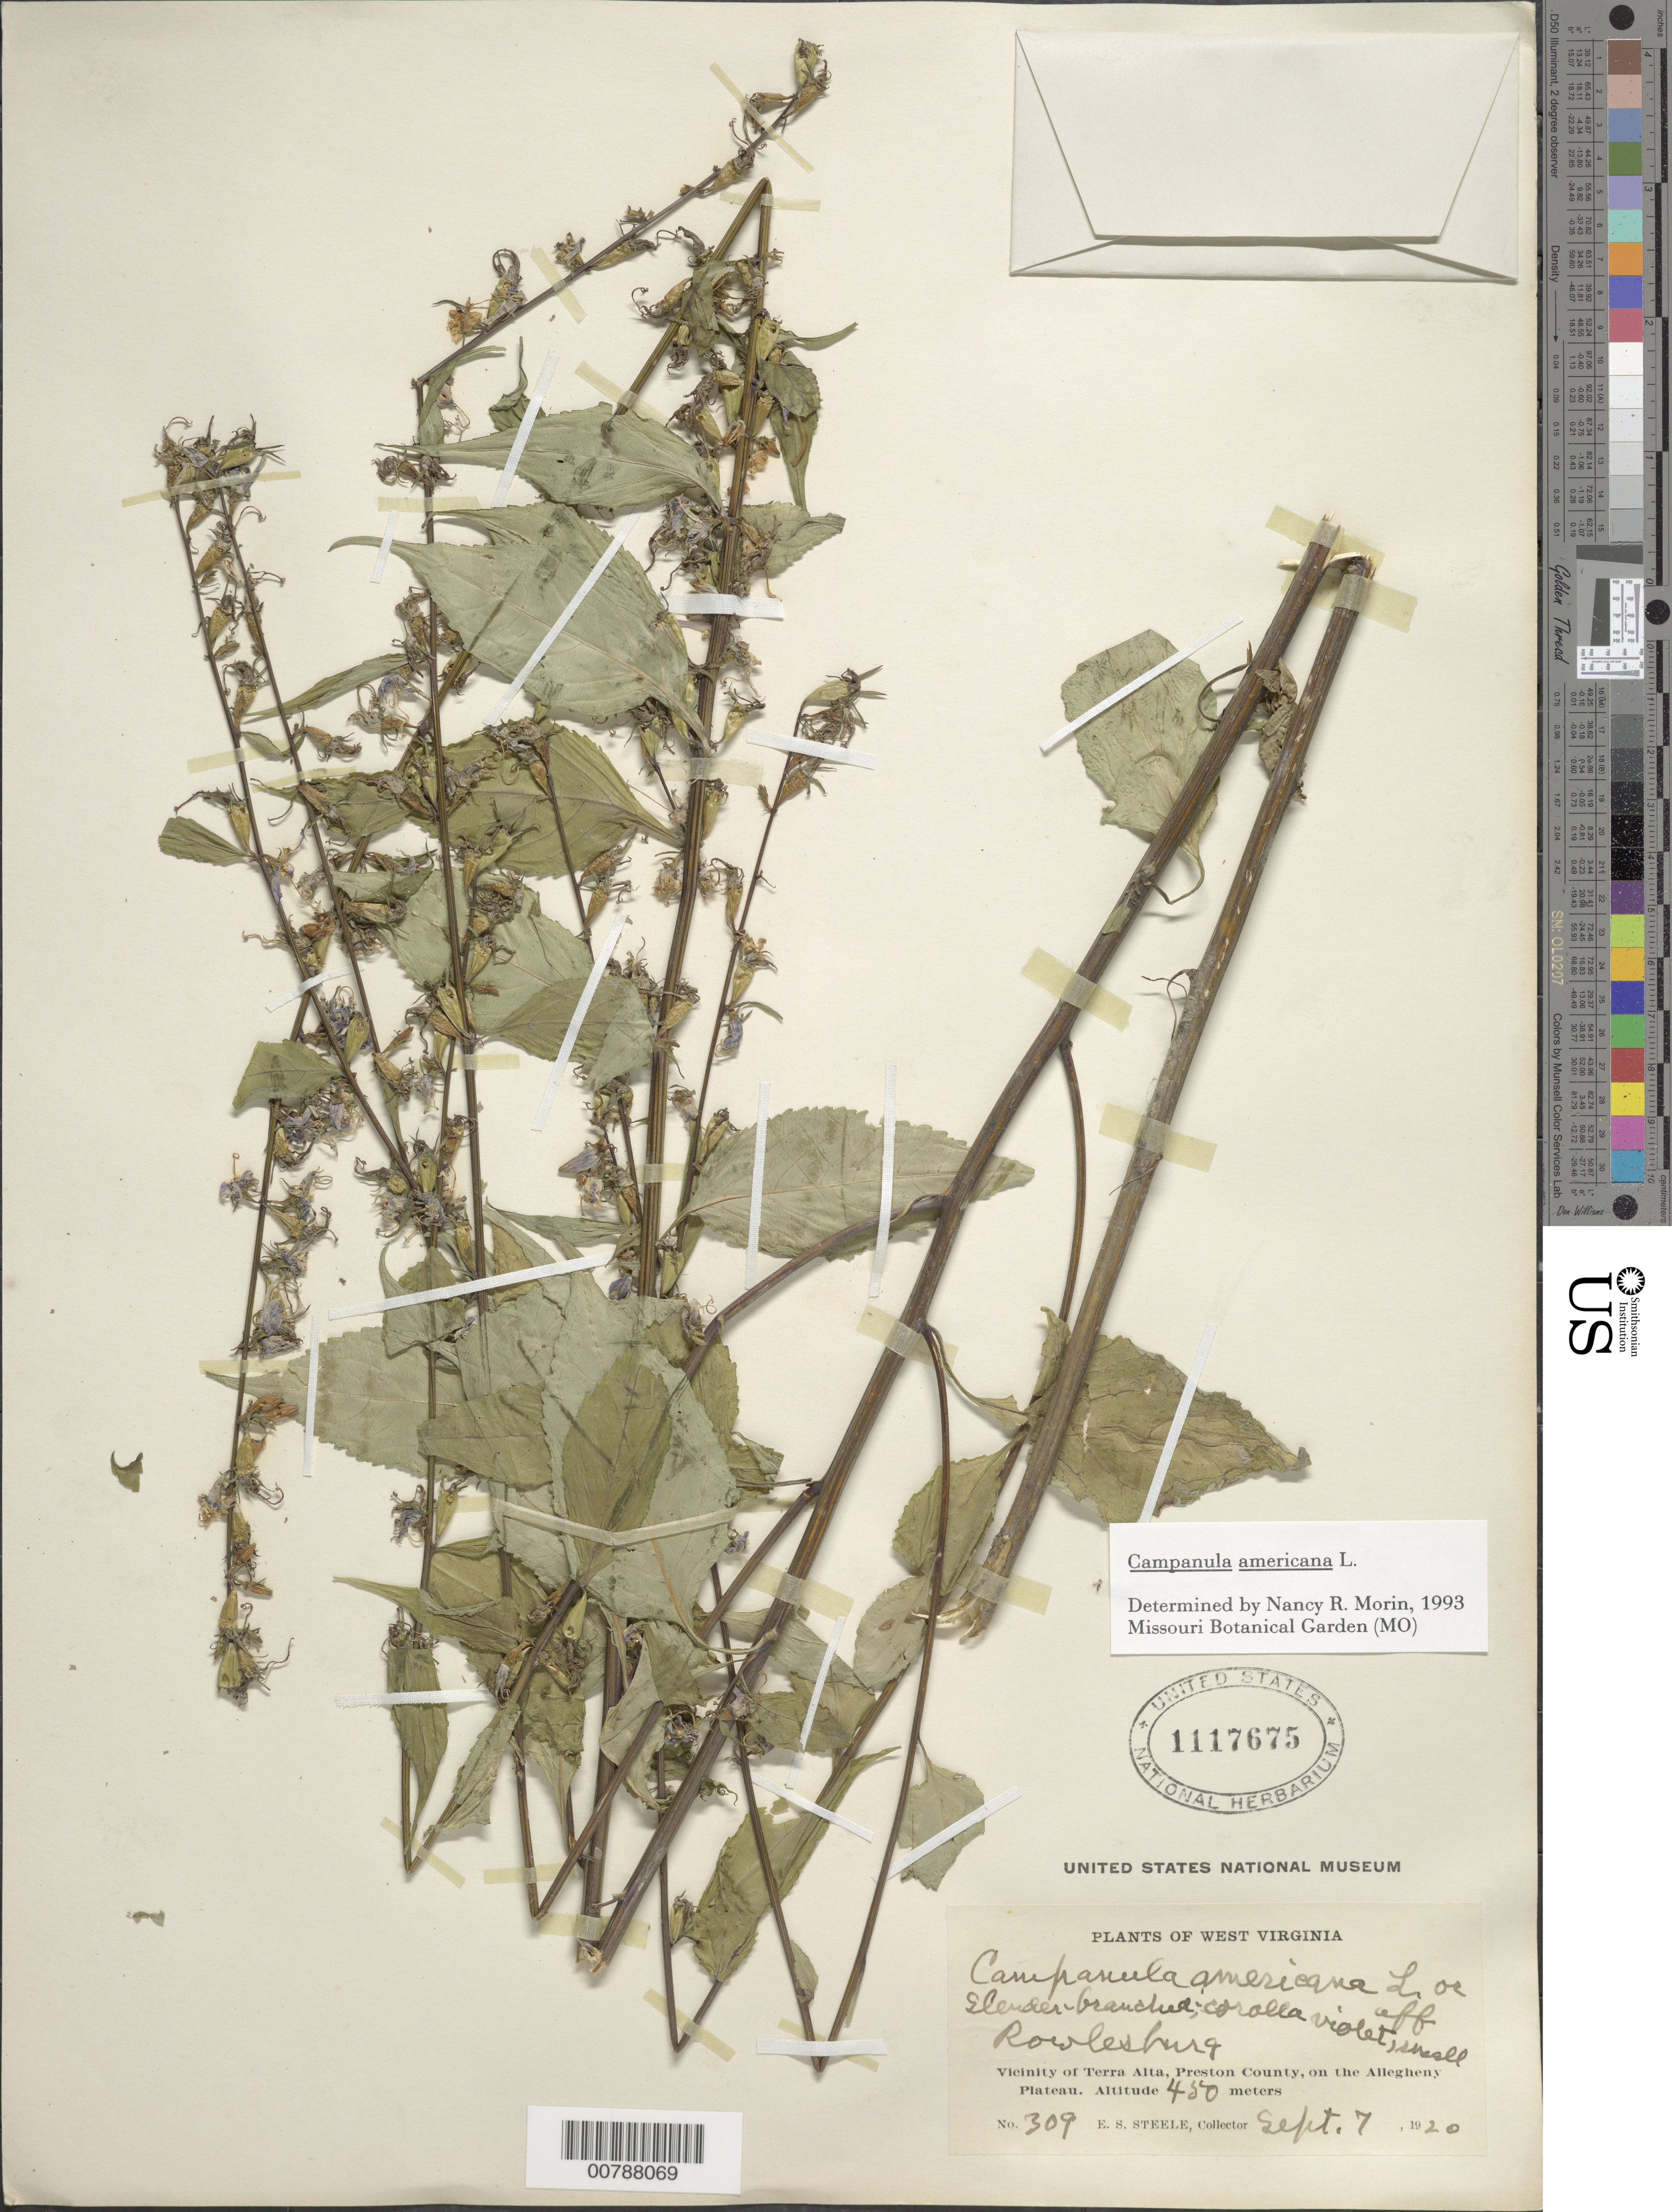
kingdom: Plantae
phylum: Tracheophyta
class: Magnoliopsida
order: Asterales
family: Campanulaceae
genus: Campanula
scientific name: Campanula americana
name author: L.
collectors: E. Steele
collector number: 309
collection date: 1920-09-07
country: United States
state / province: West Virginia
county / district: Preston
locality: Vicinity of Terra, on the Allegheny Plateau, Rowleshur.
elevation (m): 450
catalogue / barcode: US 1117675